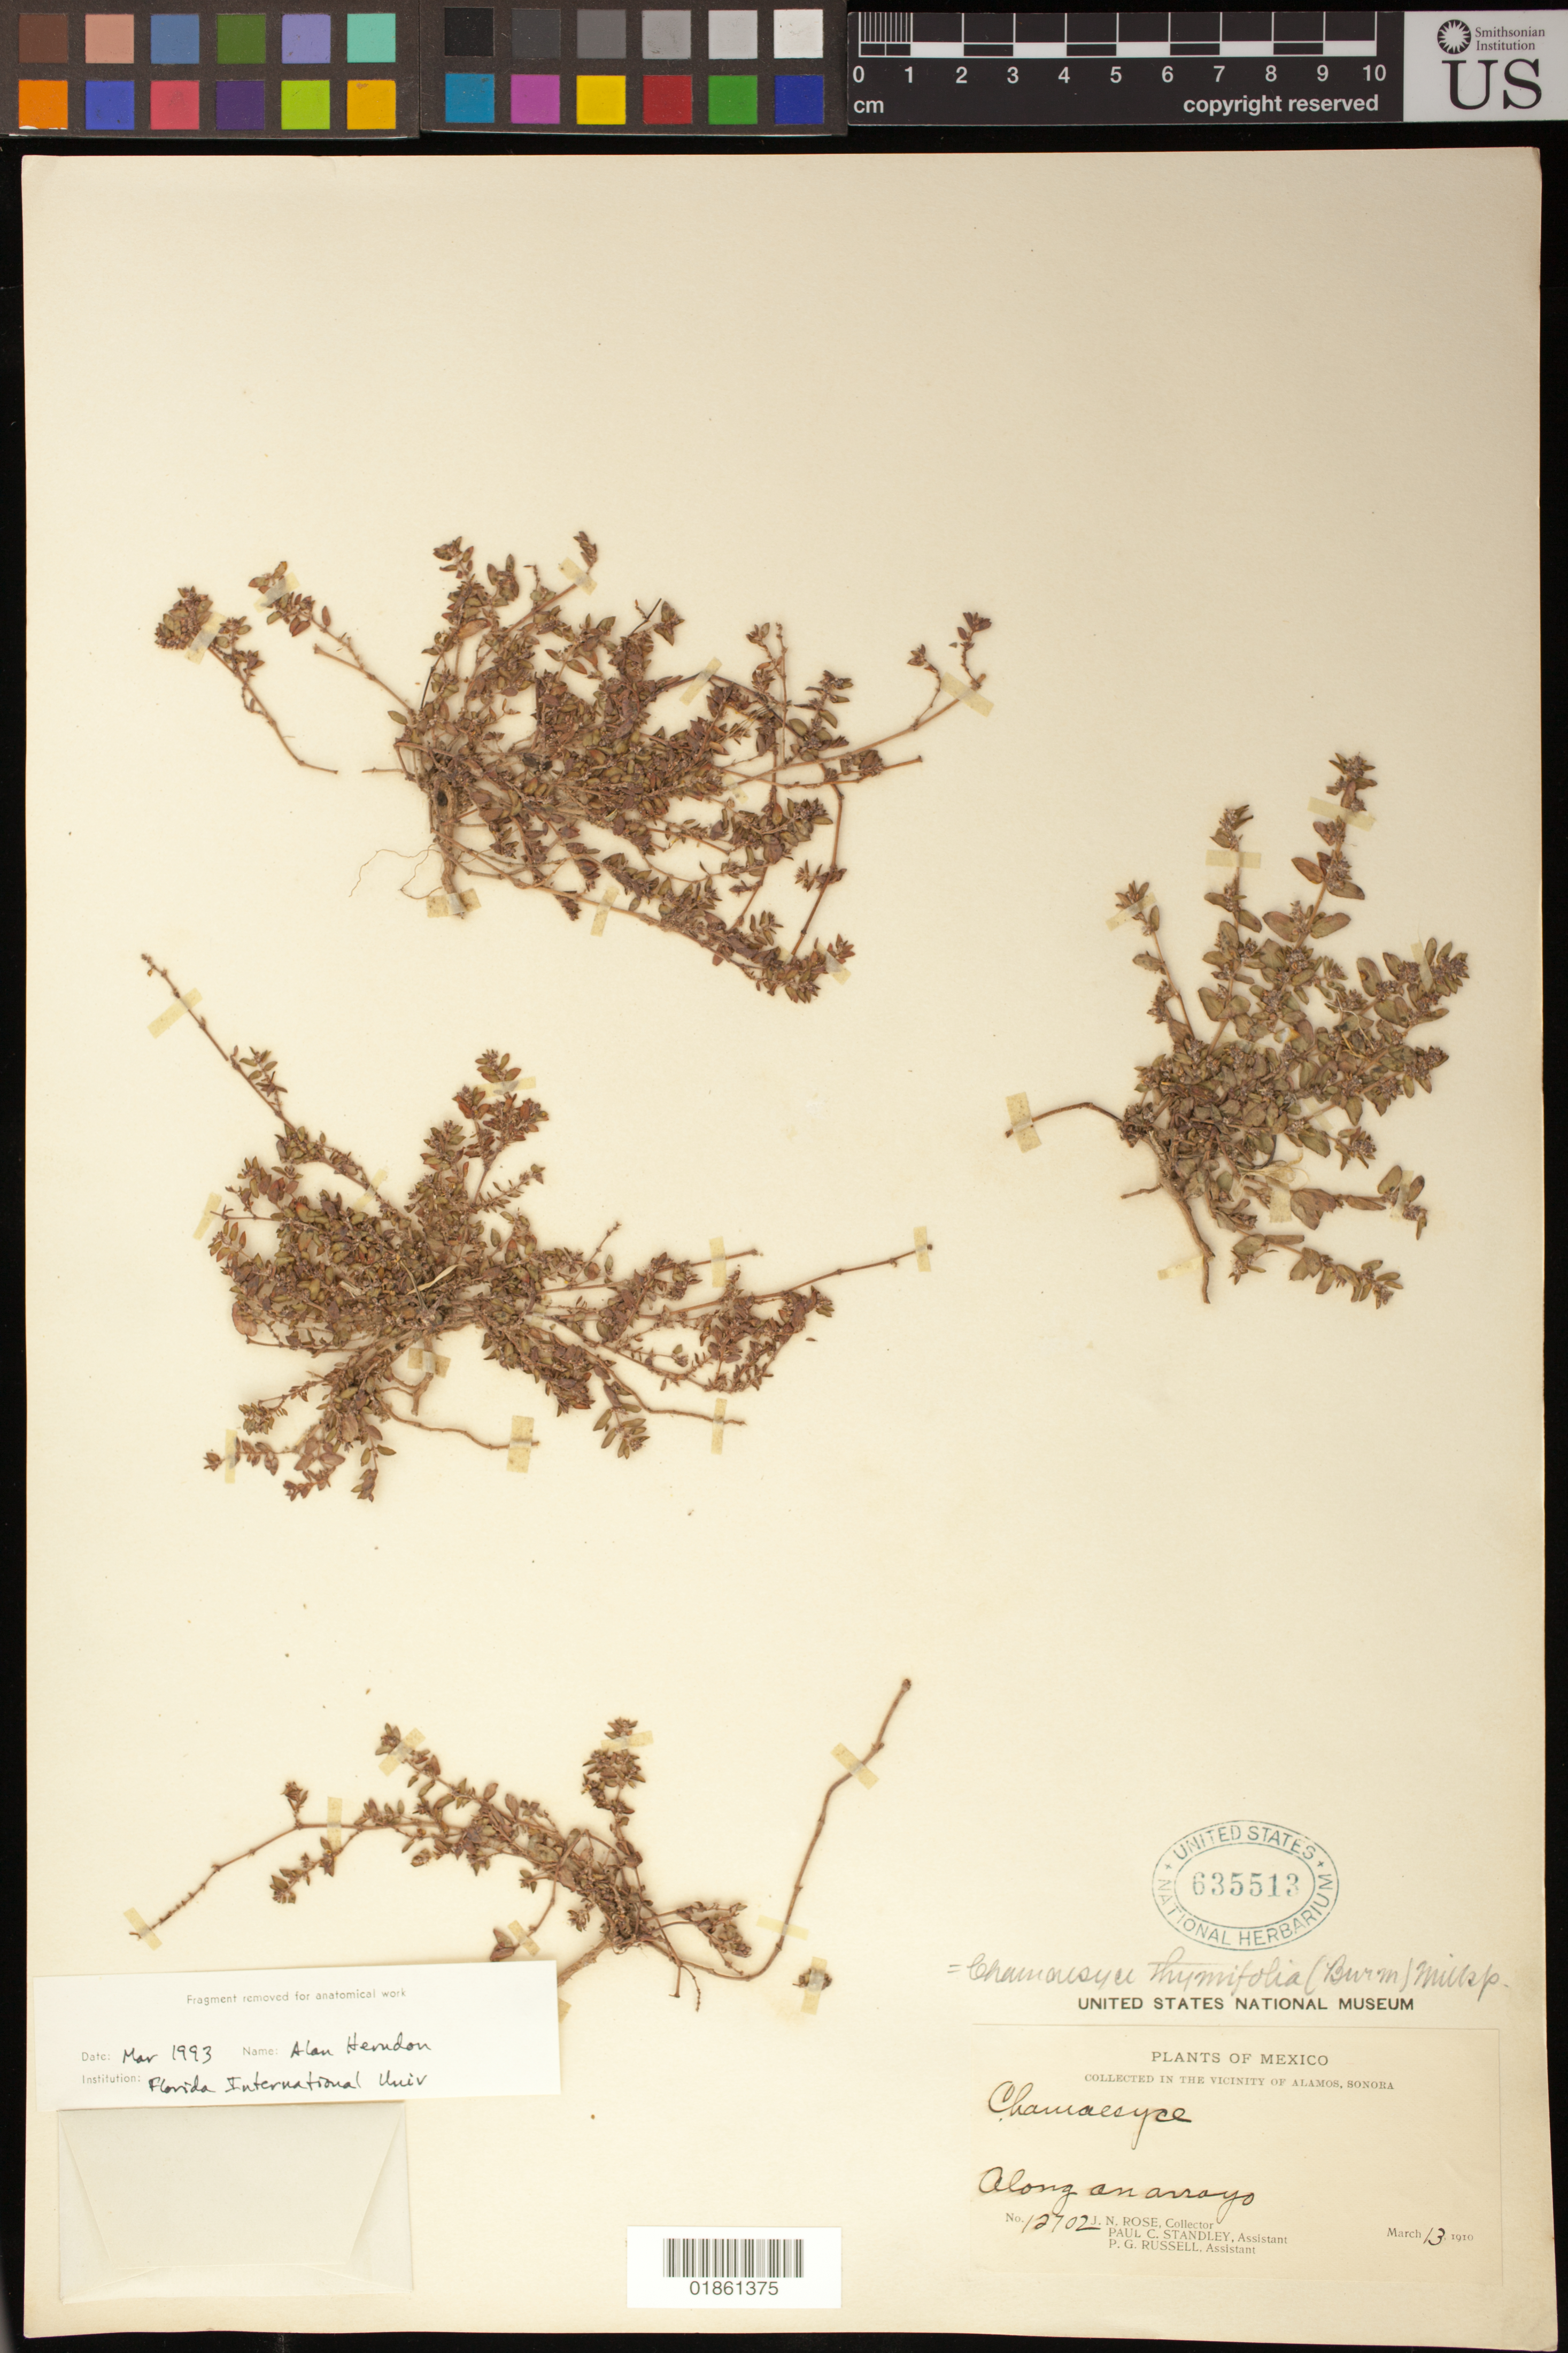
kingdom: Plantae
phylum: Tracheophyta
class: Magnoliopsida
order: Malpighiales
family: Euphorbiaceae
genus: Euphorbia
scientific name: Euphorbia thymifolia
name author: L.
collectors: J. N. Rose, P. C. Standley & P. G. Russell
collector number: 12702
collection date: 1910-03-13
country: Mexico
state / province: Sonora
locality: In the vicinity of Alamos.; Along an arrayo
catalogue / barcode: US 635513